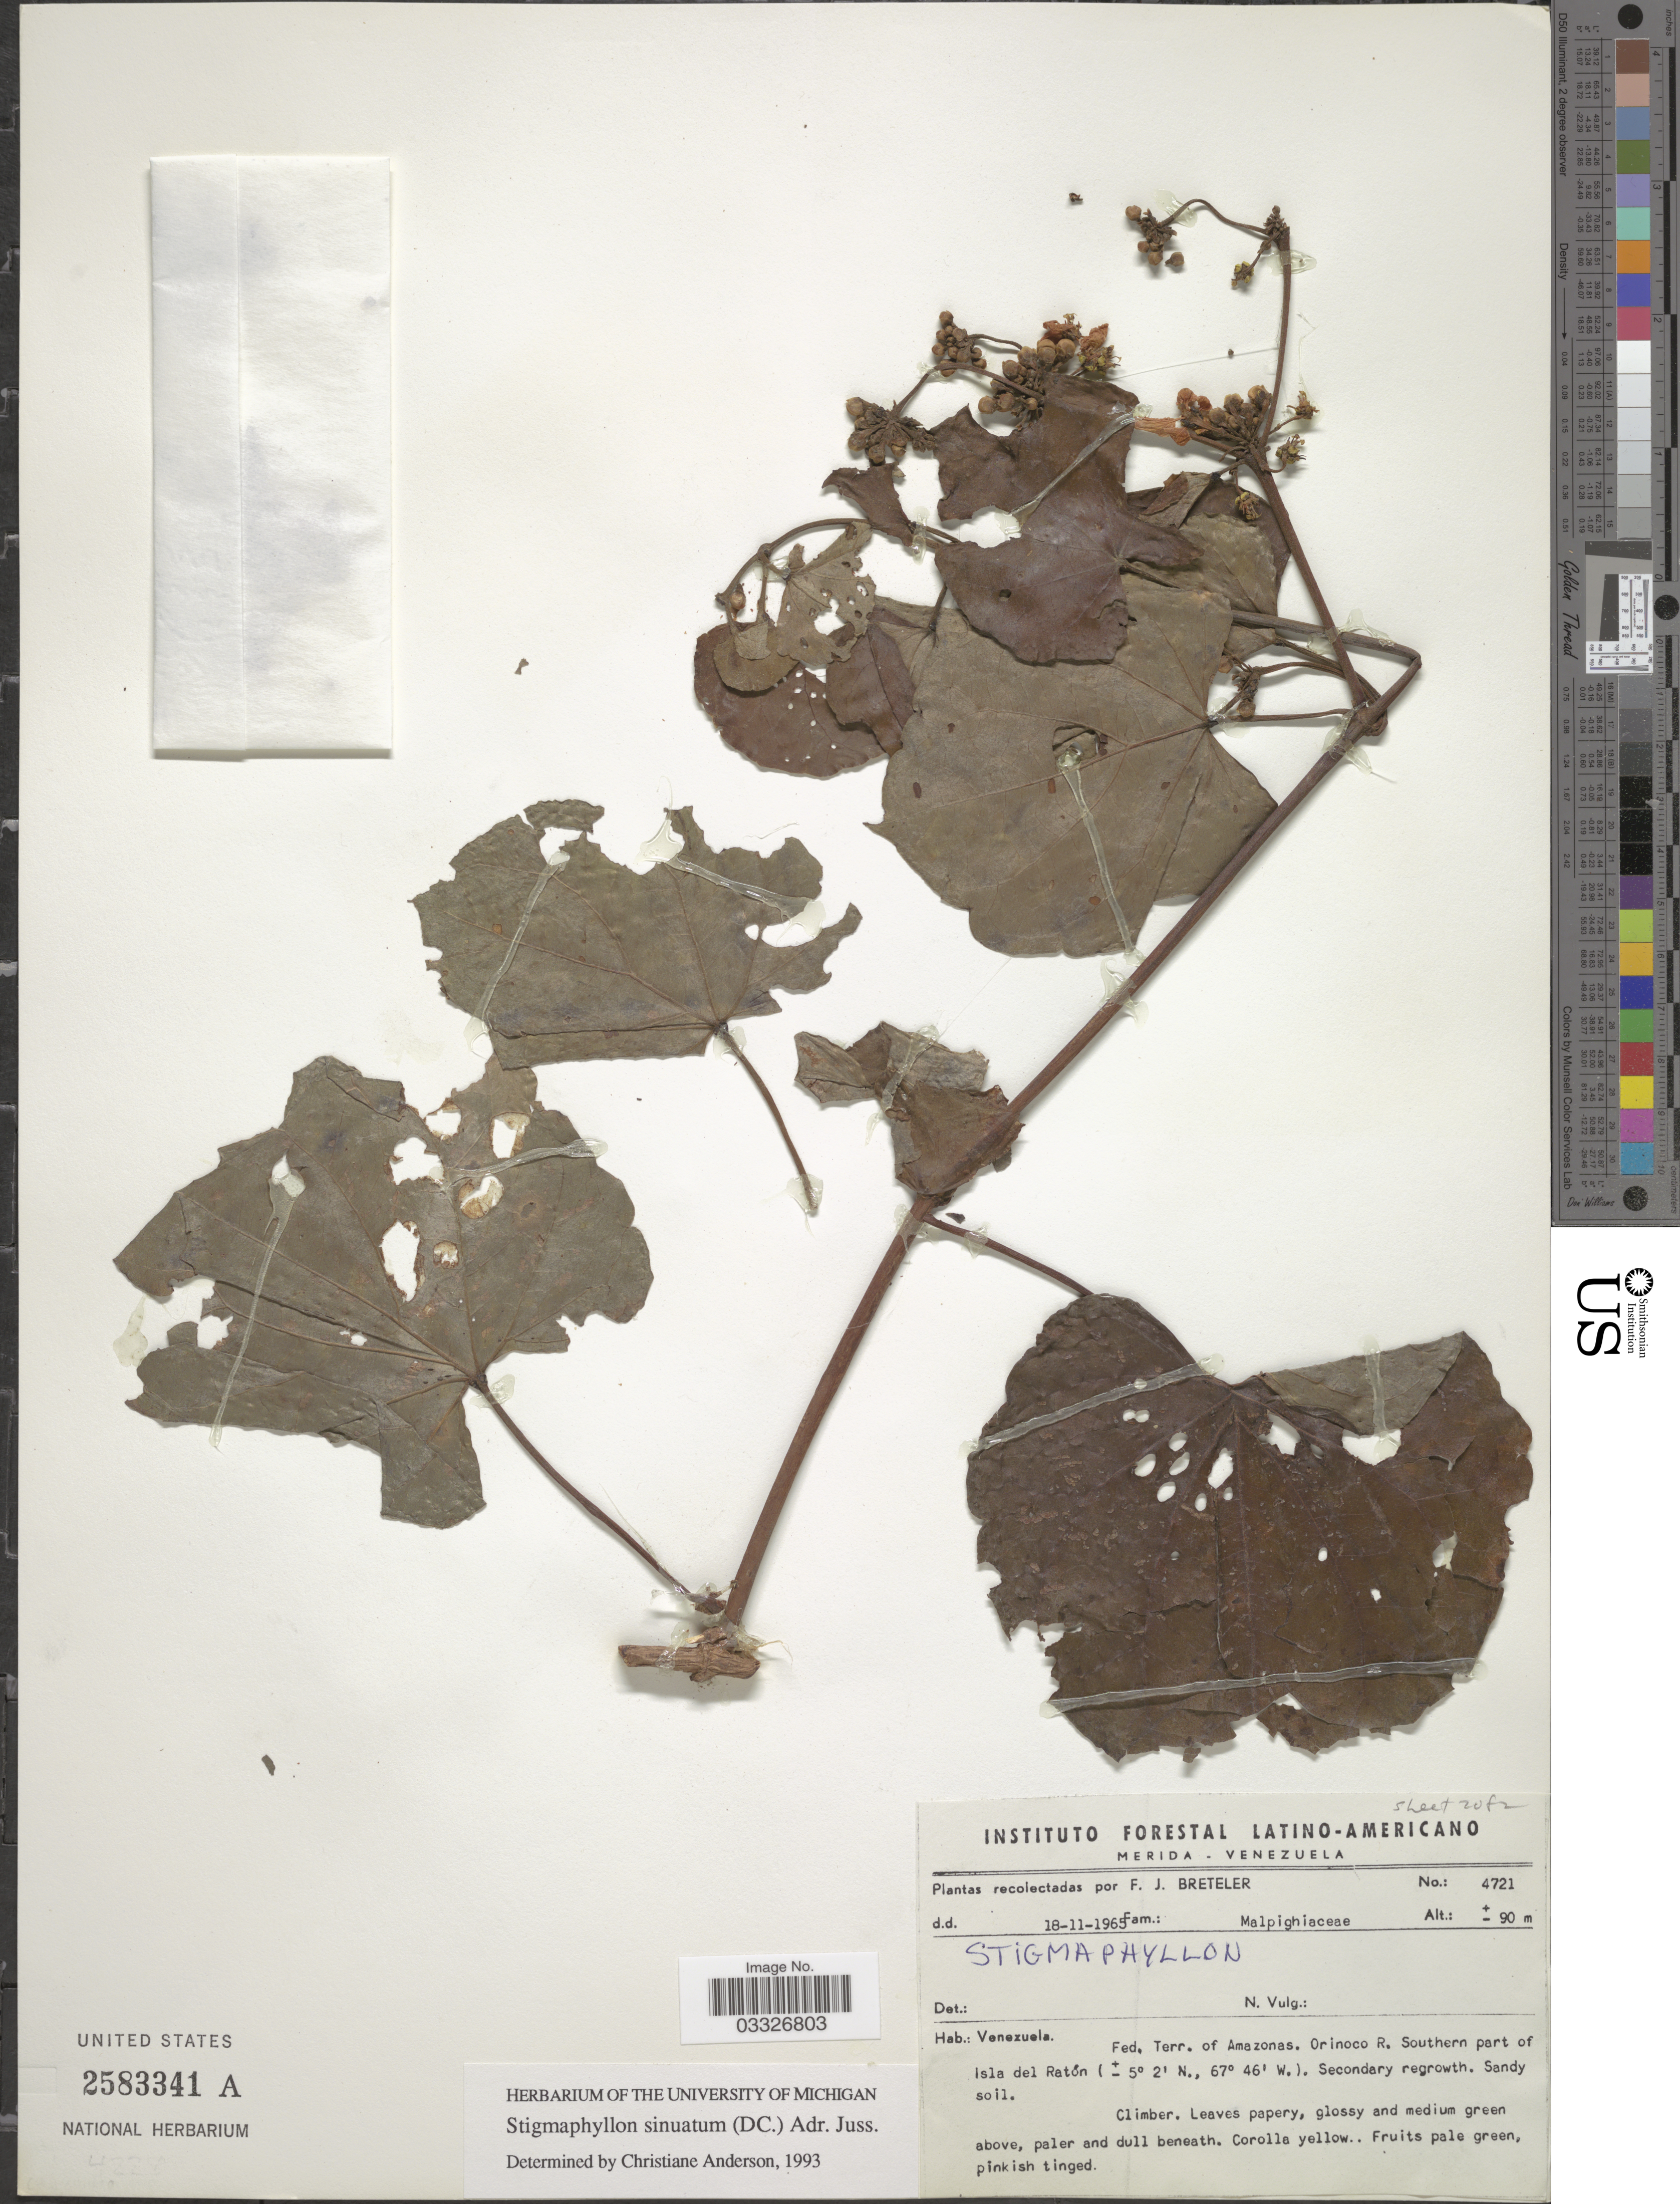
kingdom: Plantae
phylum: Tracheophyta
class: Magnoliopsida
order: Malpighiales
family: Malpighiaceae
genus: Stigmaphyllon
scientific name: Stigmaphyllon sinuatum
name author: (DC.) A. Juss.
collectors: F. J. Breteler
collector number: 4721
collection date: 1965-11-18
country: Venezuela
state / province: Amazonas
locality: Fed. Terr. of Amazonas. Orinoco R. Southern part of Isla del Ratón.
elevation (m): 90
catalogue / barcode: US 2583341A